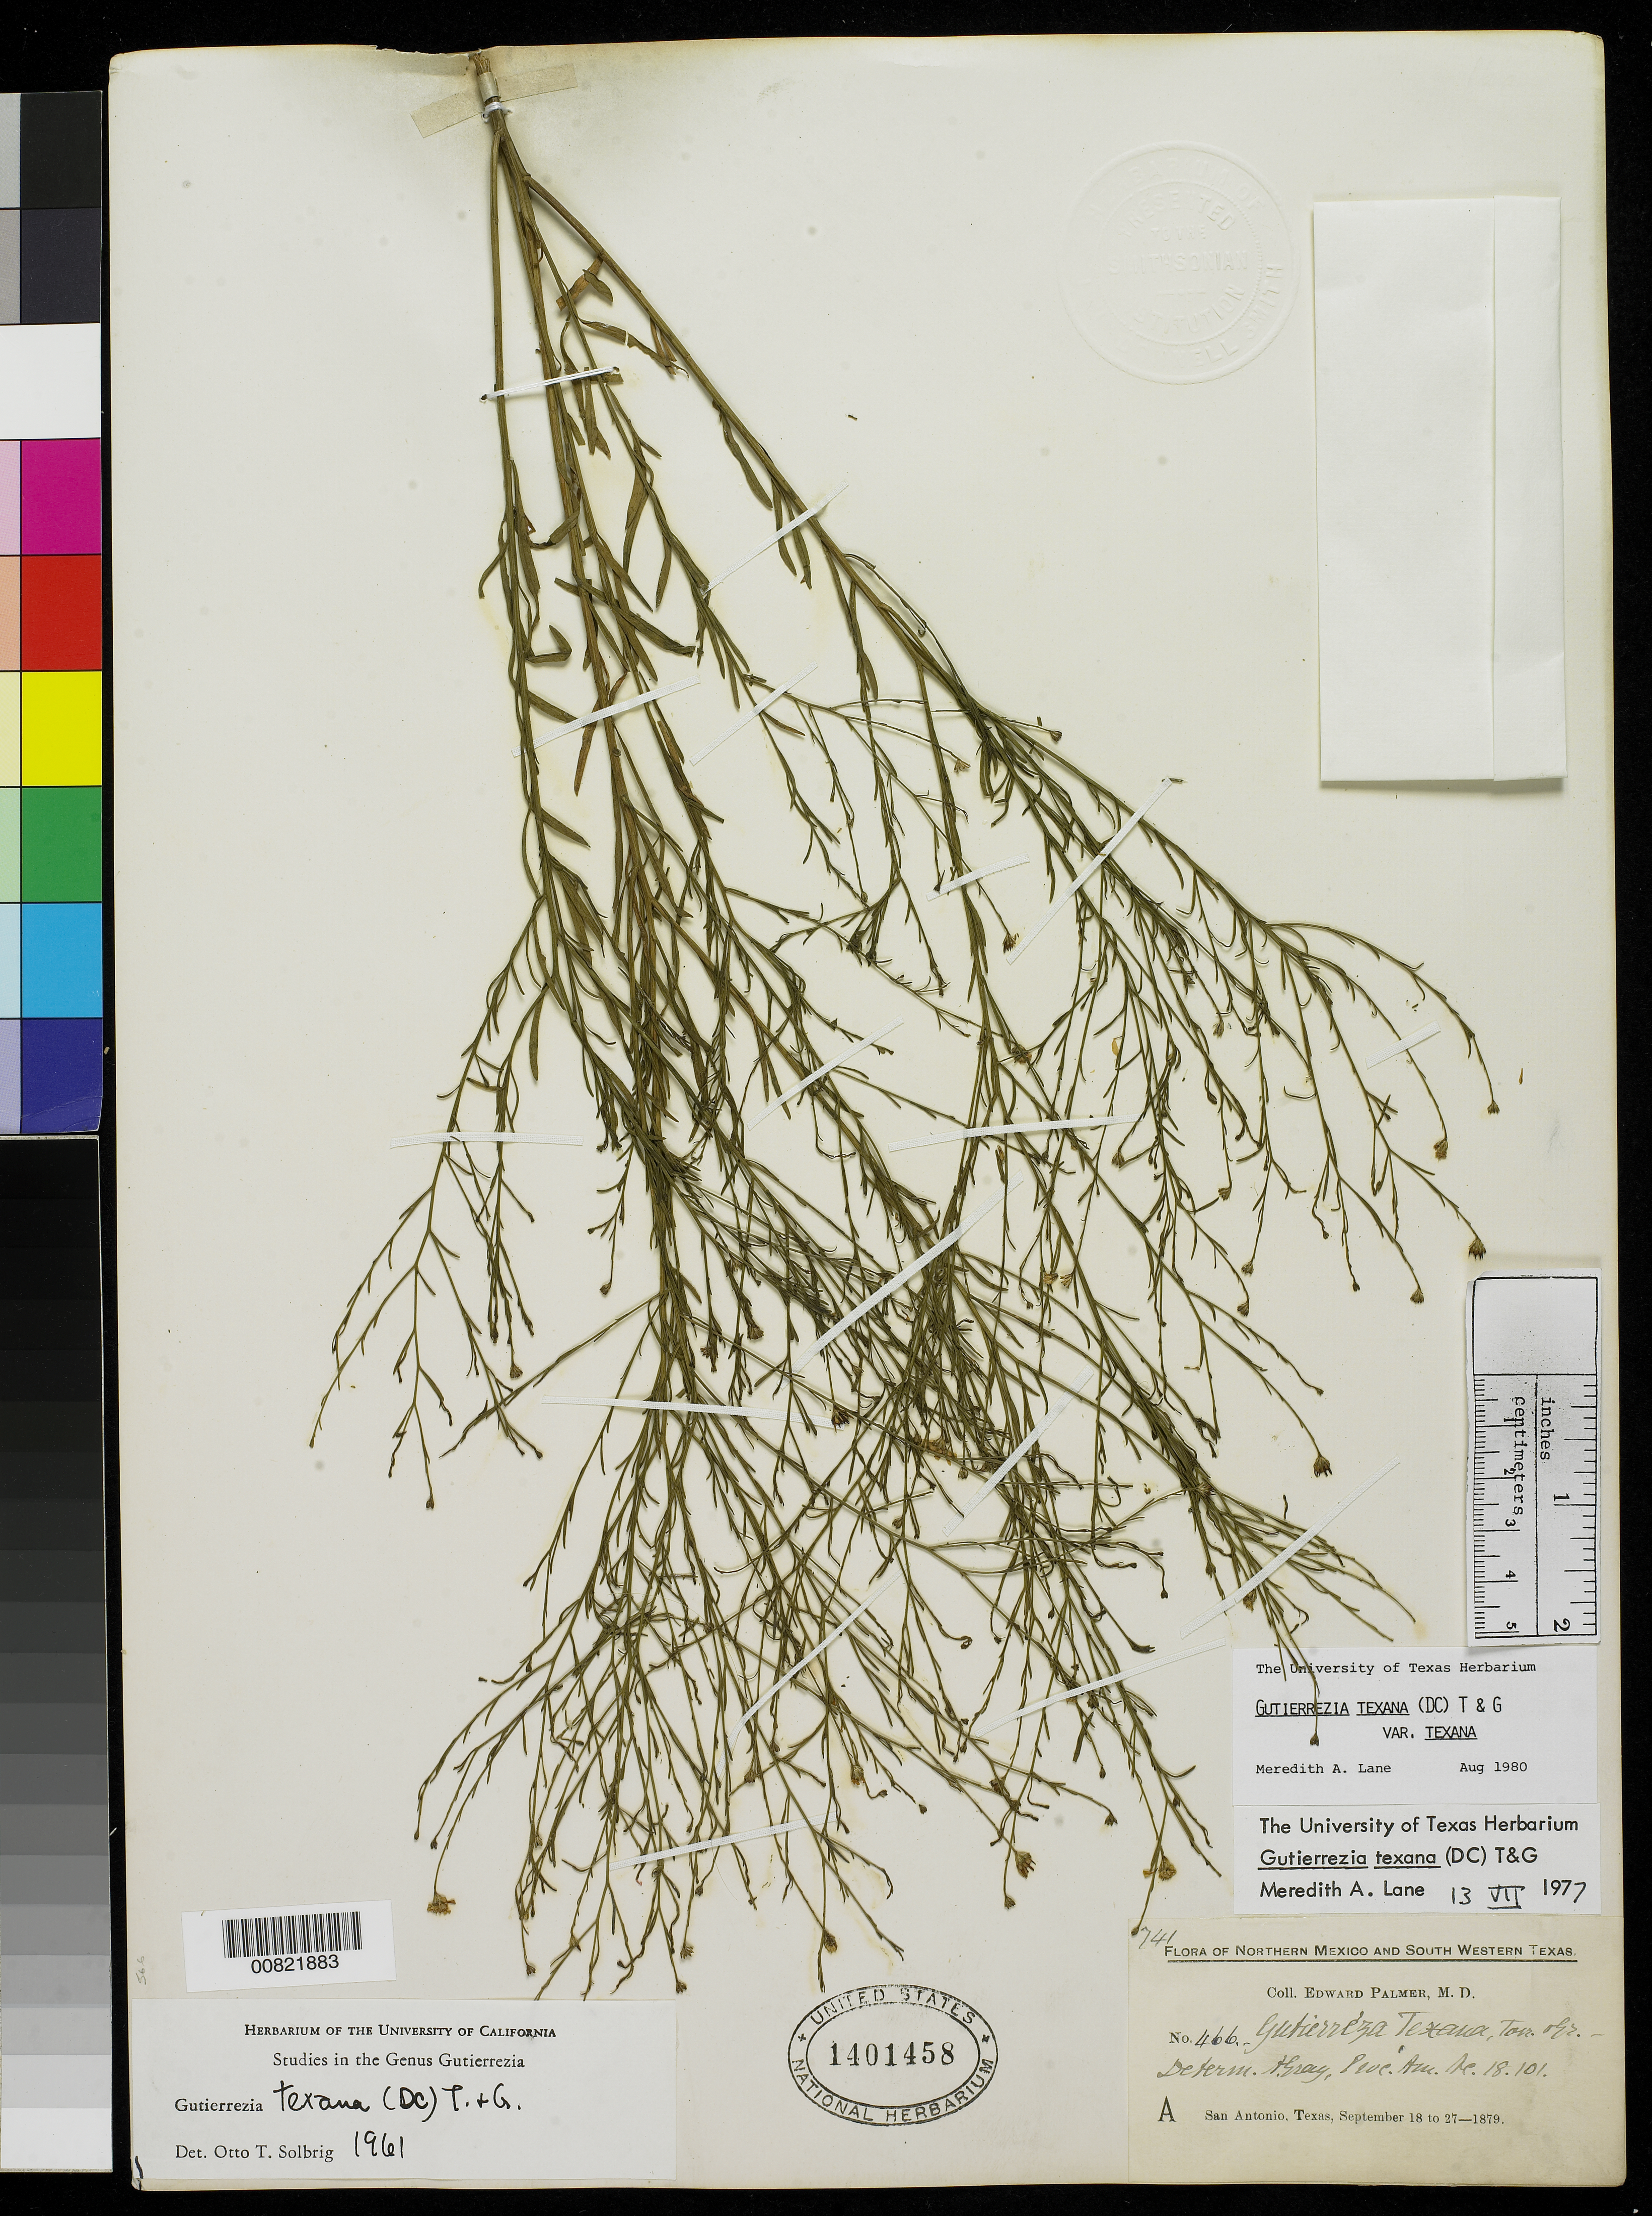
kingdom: Plantae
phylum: Tracheophyta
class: Magnoliopsida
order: Asterales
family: Asteraceae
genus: Gutierrezia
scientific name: Gutierrezia texana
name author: (DC.) Torr. & A. Gray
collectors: E. Palmer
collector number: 466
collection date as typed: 18 Sep 1879 to 27 Sep 1879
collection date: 1879-09-18/1879-09-27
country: United States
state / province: Texas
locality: A. San Antonio, Texas.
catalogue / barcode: US 1401458